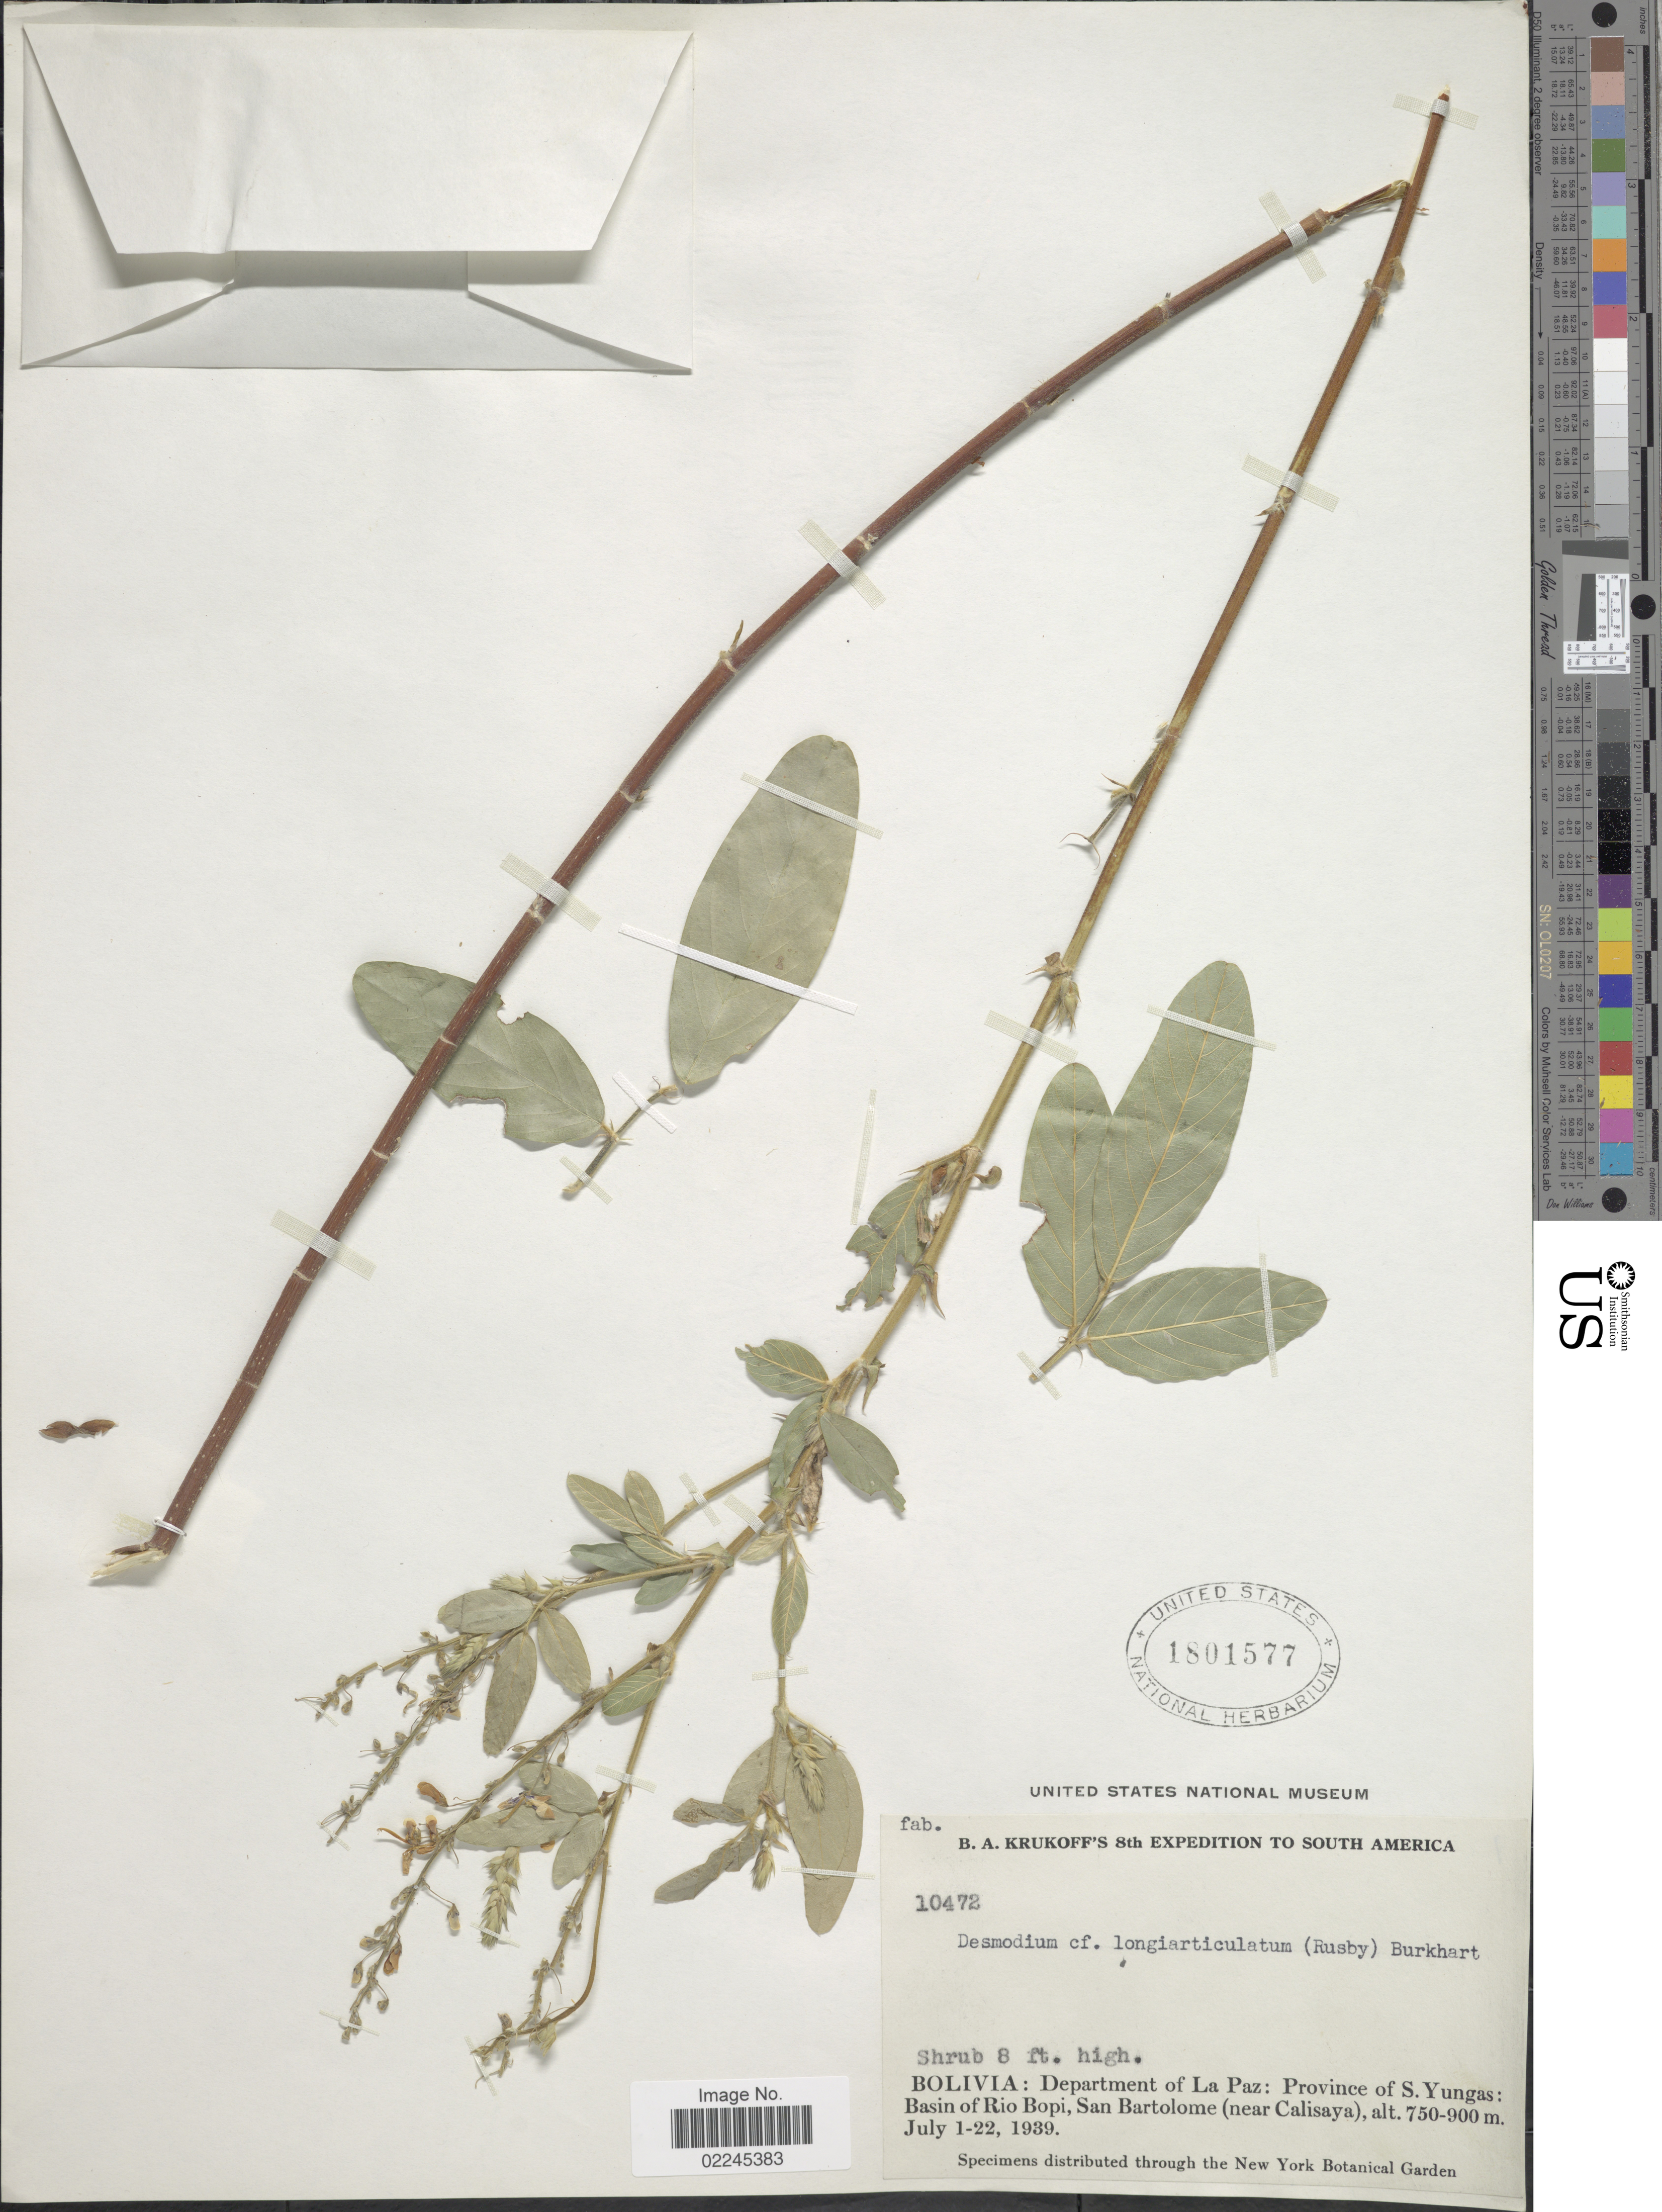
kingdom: Plantae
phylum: Tracheophyta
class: Magnoliopsida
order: Fabales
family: Fabaceae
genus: Desmodium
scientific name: Desmodium malmei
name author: Schindl.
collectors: B. A. Krukoff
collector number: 10472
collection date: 1939-07-01/1939-07-22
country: Bolivia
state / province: La Paz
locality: Province of S. Yungas: Basin of Rio Bopi, San Bartolome (near Calisaya)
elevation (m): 750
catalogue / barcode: US 1801577